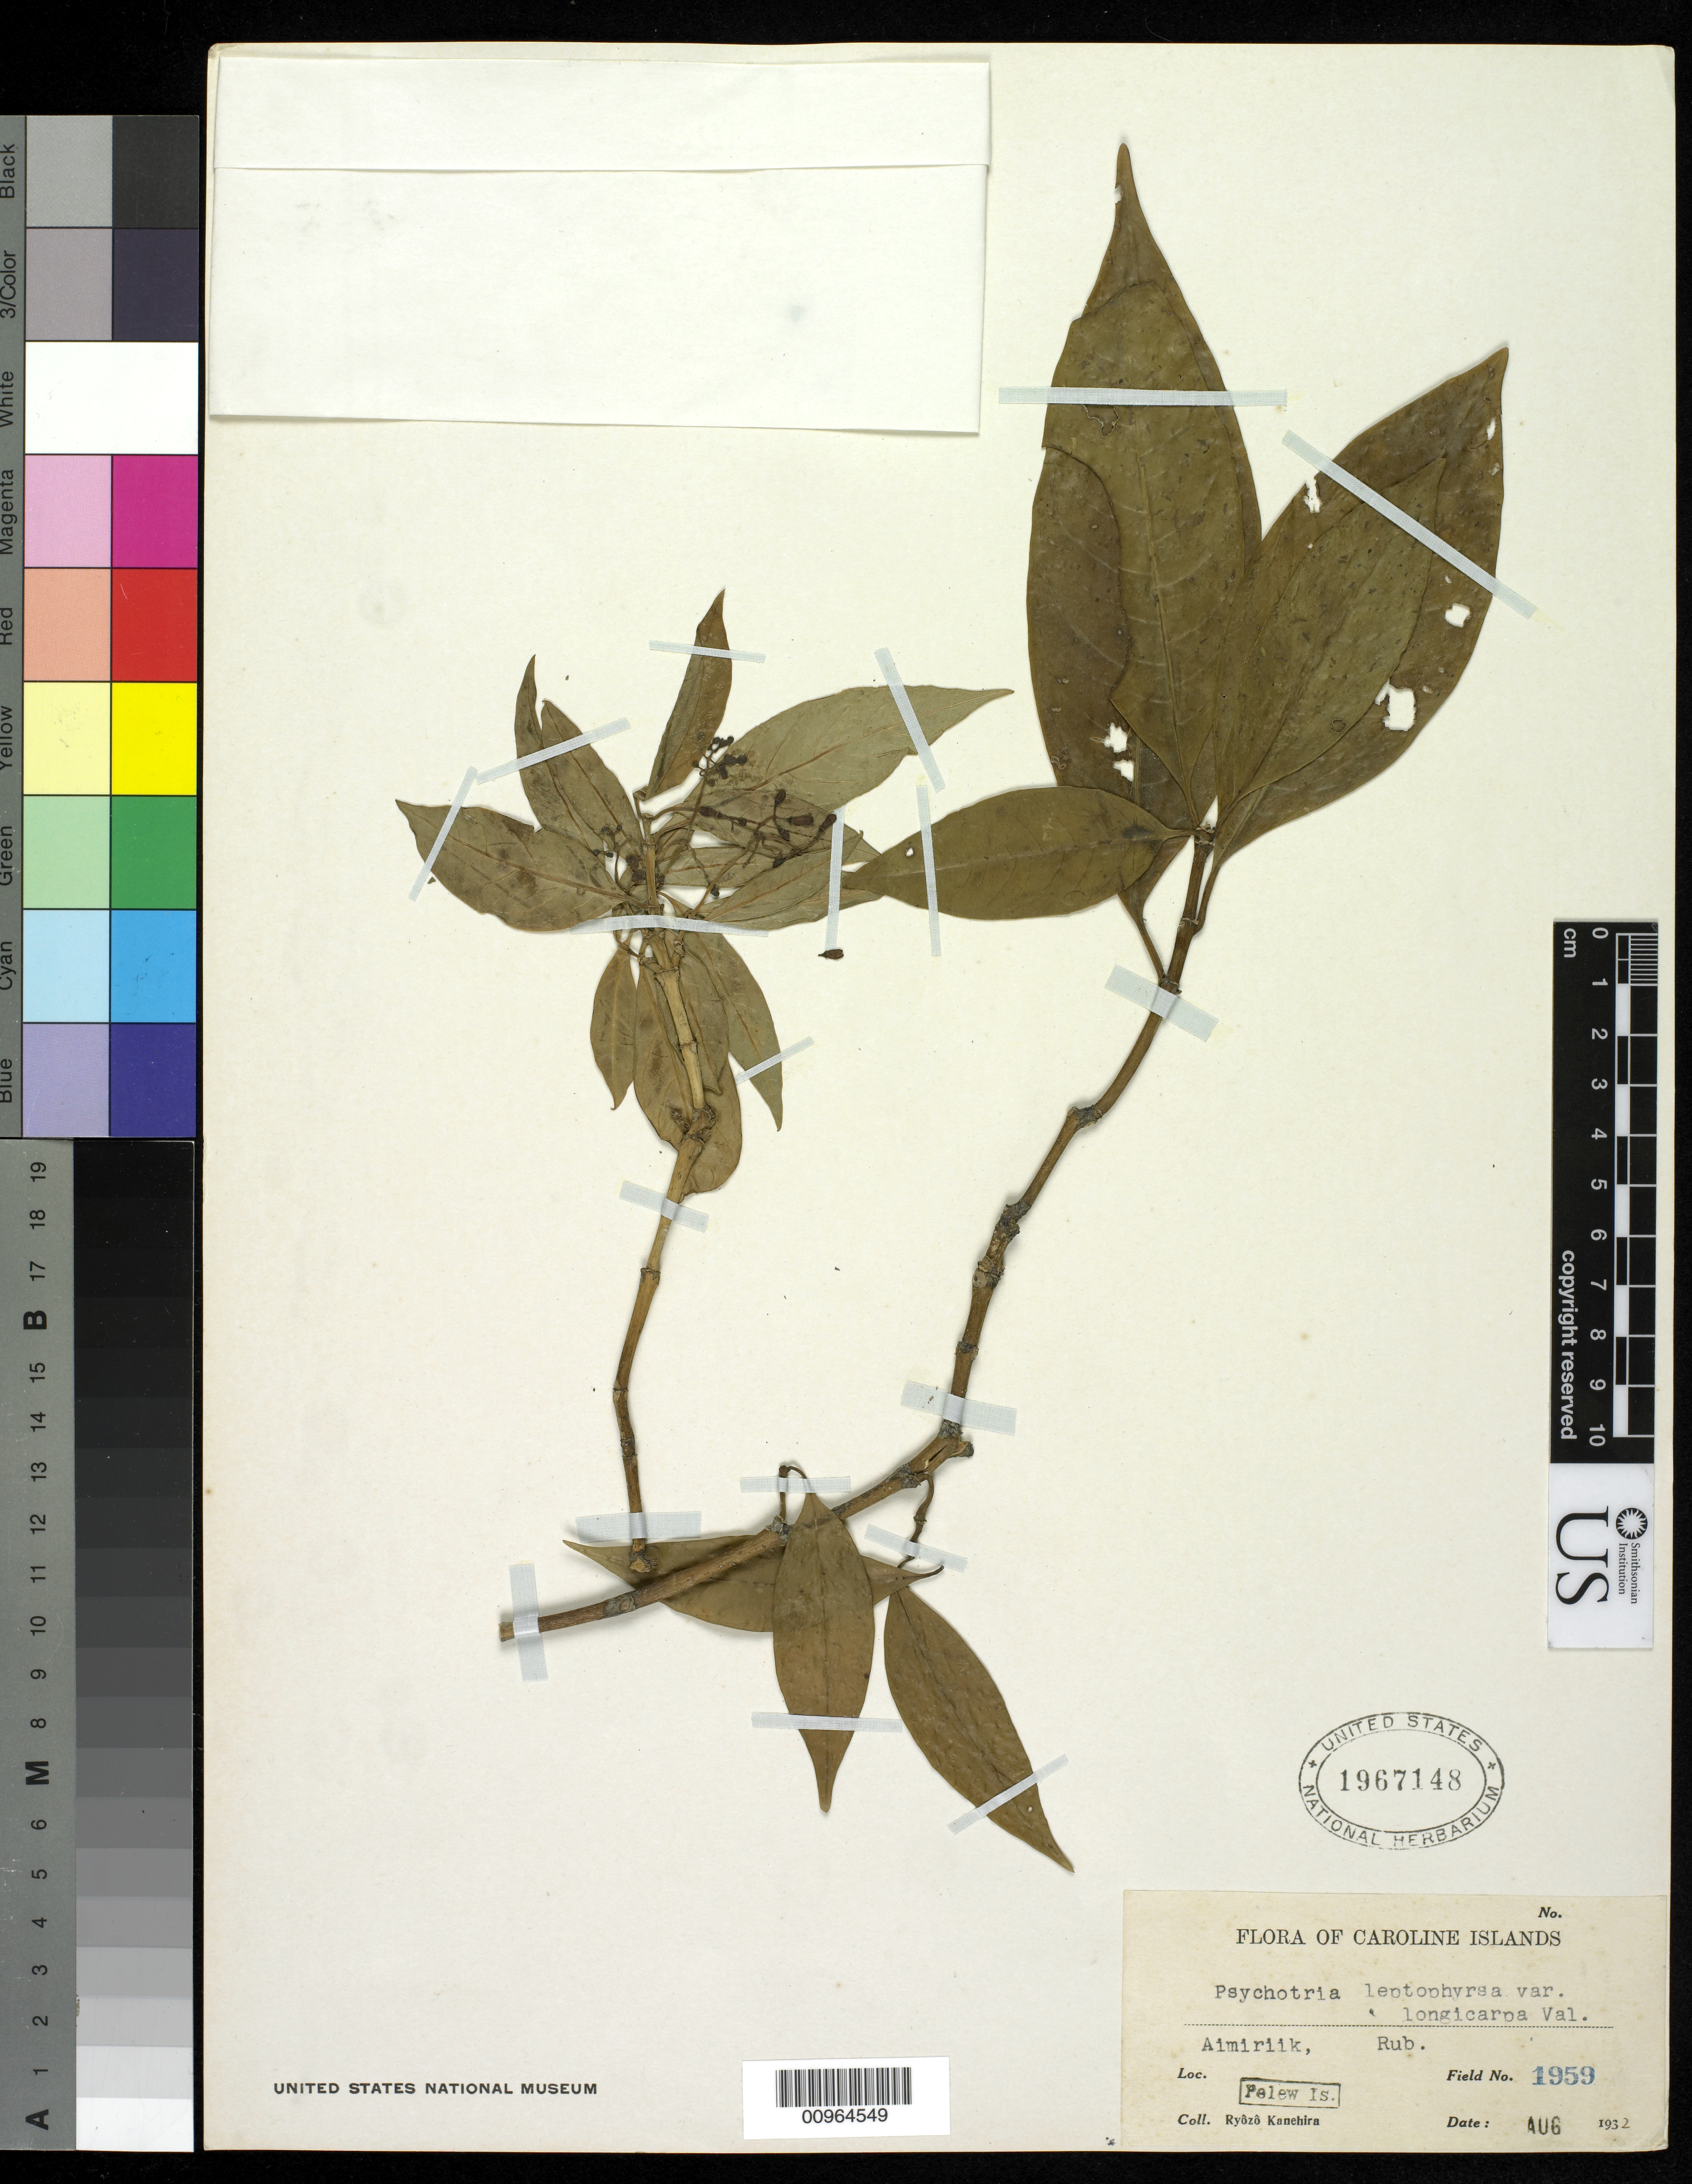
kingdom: Plantae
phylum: Tracheophyta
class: Magnoliopsida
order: Gentianales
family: Rubiaceae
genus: Psychotria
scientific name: Psychotria leptothyrsa var. longicarpa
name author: Valeton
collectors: R. Kanehira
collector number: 1959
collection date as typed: Aug 1932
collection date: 1932-08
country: Palau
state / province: Aimeliik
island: Babeldaob [Babelthuap]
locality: Aimiriik, Pelew Is.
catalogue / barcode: US 1967148